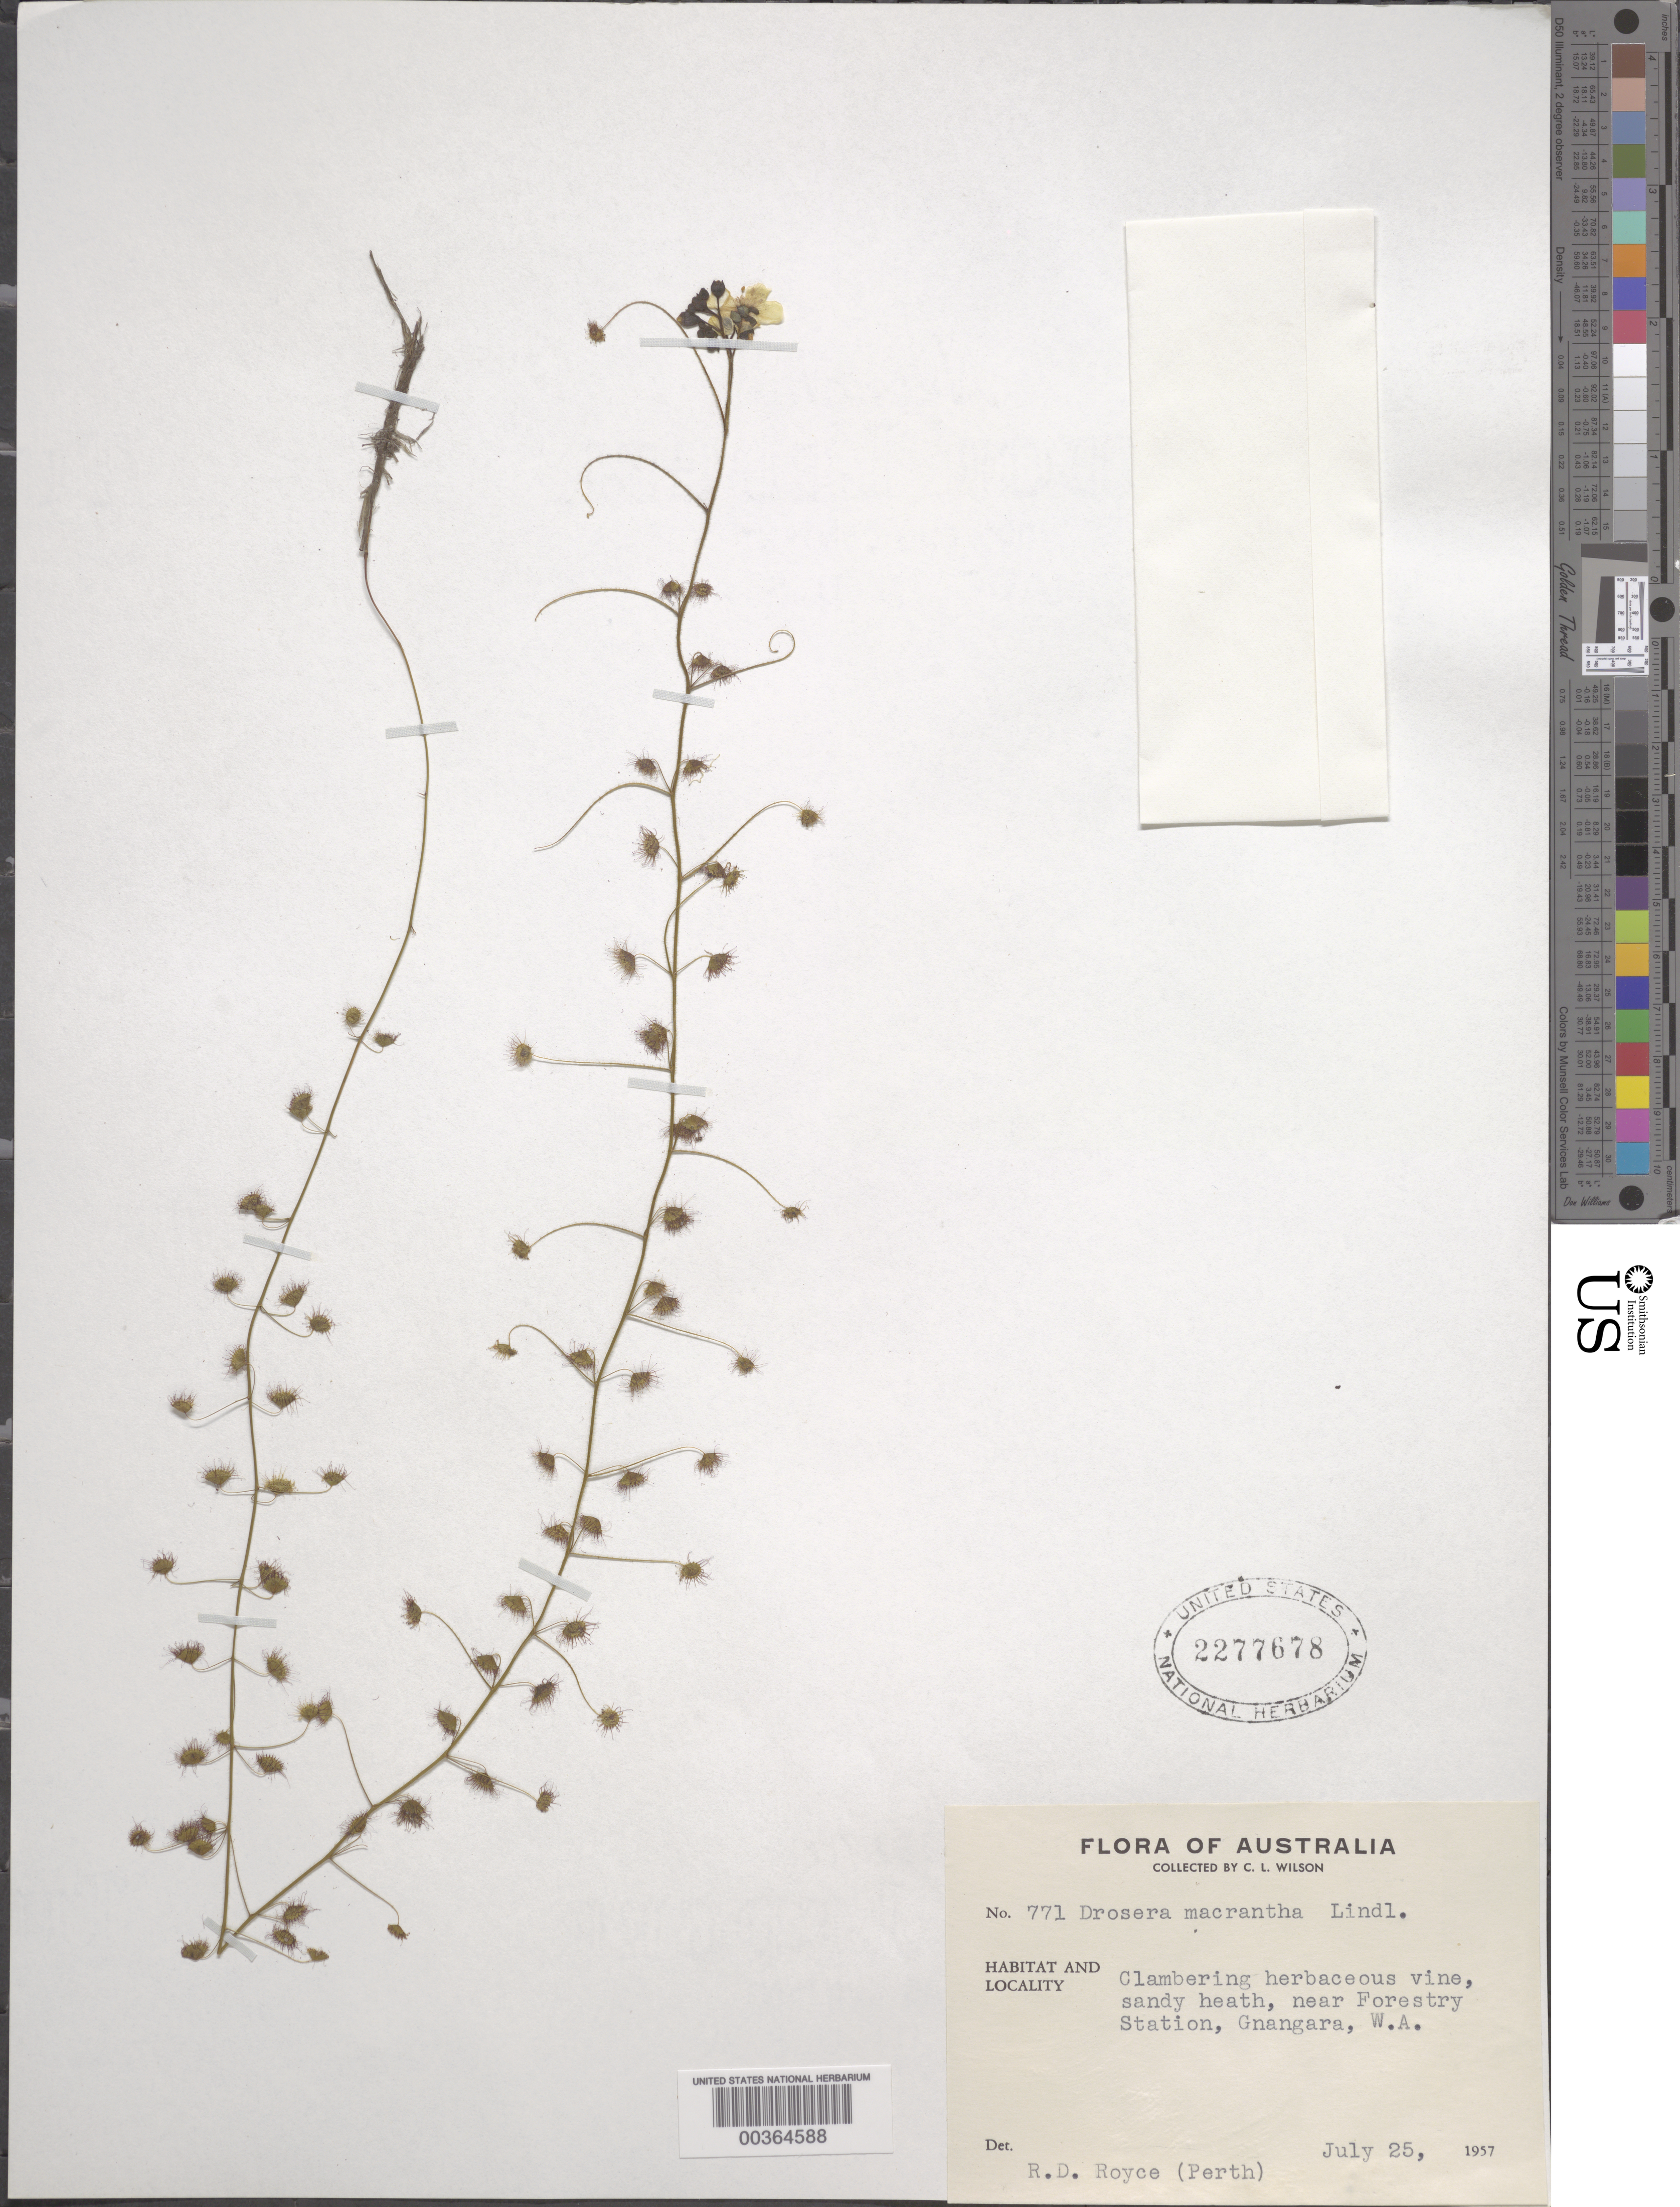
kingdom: Plantae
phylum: Tracheophyta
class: Magnoliopsida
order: Caryophyllales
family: Droseraceae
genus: Drosera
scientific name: Drosera macrantha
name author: Endl.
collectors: C. L. Wilson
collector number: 771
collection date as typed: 25 Jul 1957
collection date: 1957-07-25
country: Australia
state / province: Western Australia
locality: Gnangara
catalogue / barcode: US 2277678